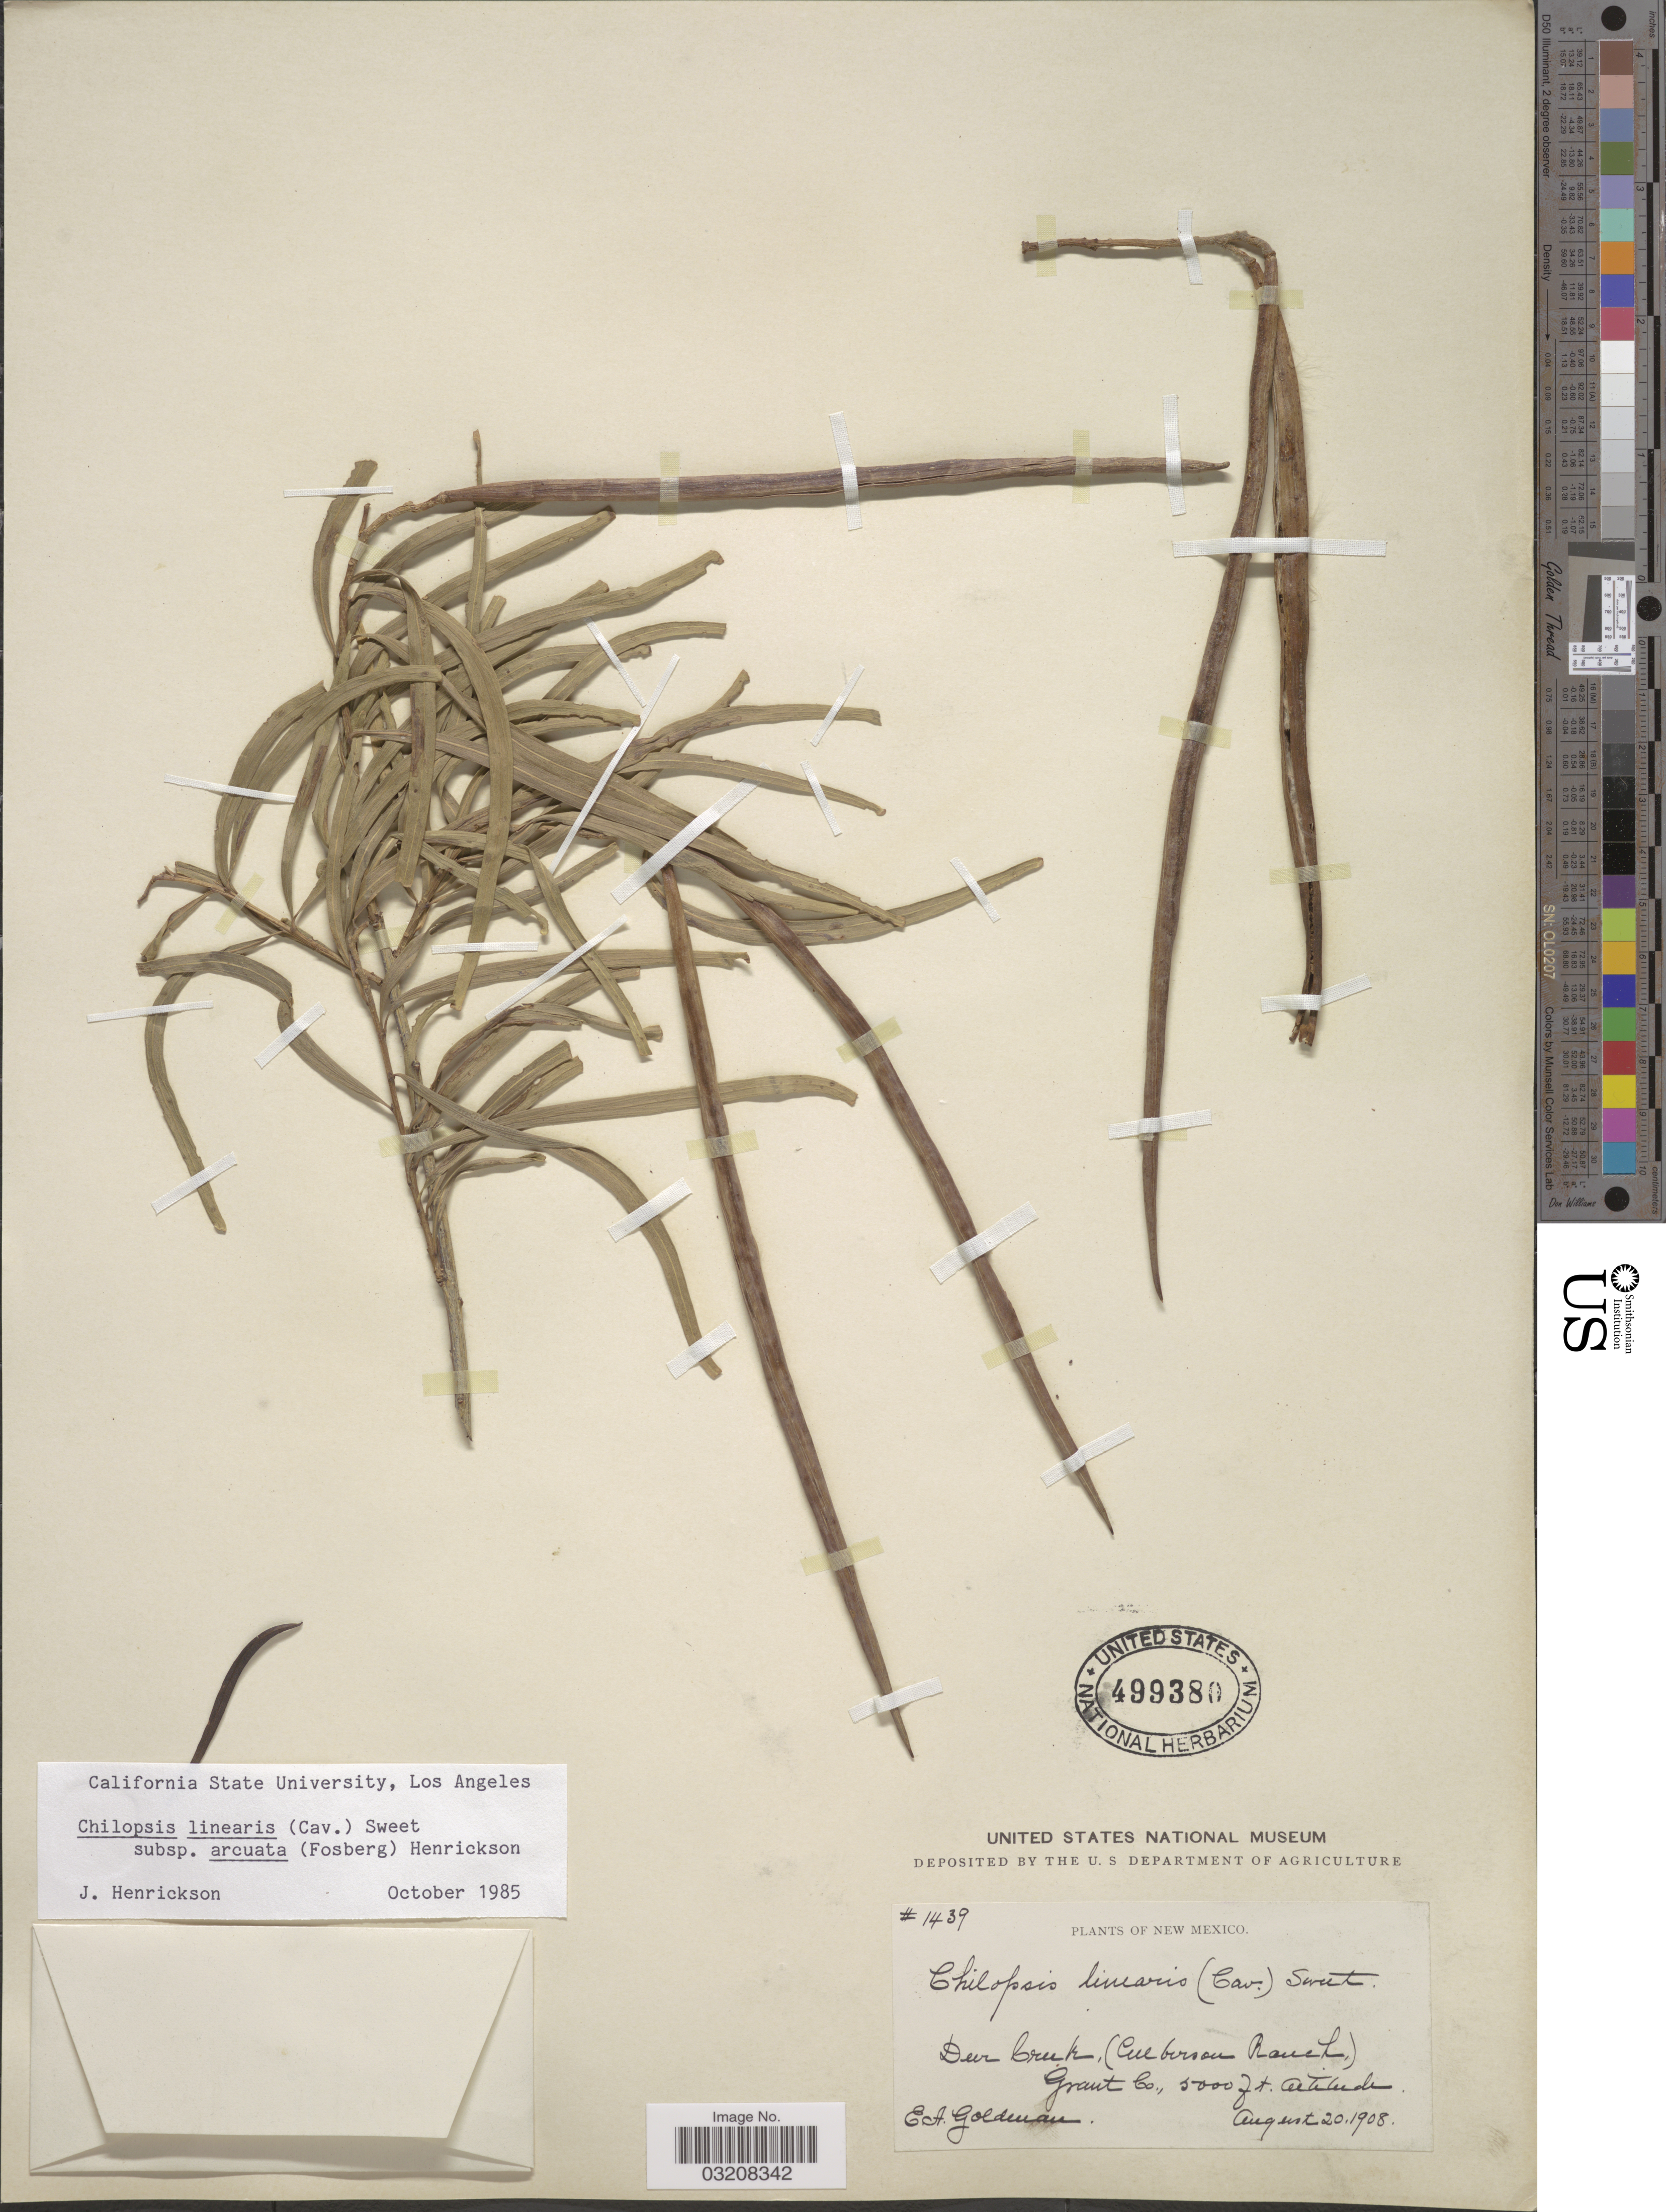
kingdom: Plantae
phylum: Tracheophyta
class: Magnoliopsida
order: Lamiales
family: Bignoniaceae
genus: Chilopsis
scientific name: Chilopsis linearis subsp. arcuata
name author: (Fosberg) Henrickson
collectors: E. A. Goldman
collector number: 1439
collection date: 1908-08-20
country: United States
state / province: New Mexico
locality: Deer Creek, (Culberson Ranch). Grant Co.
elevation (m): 1524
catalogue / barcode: US 499380